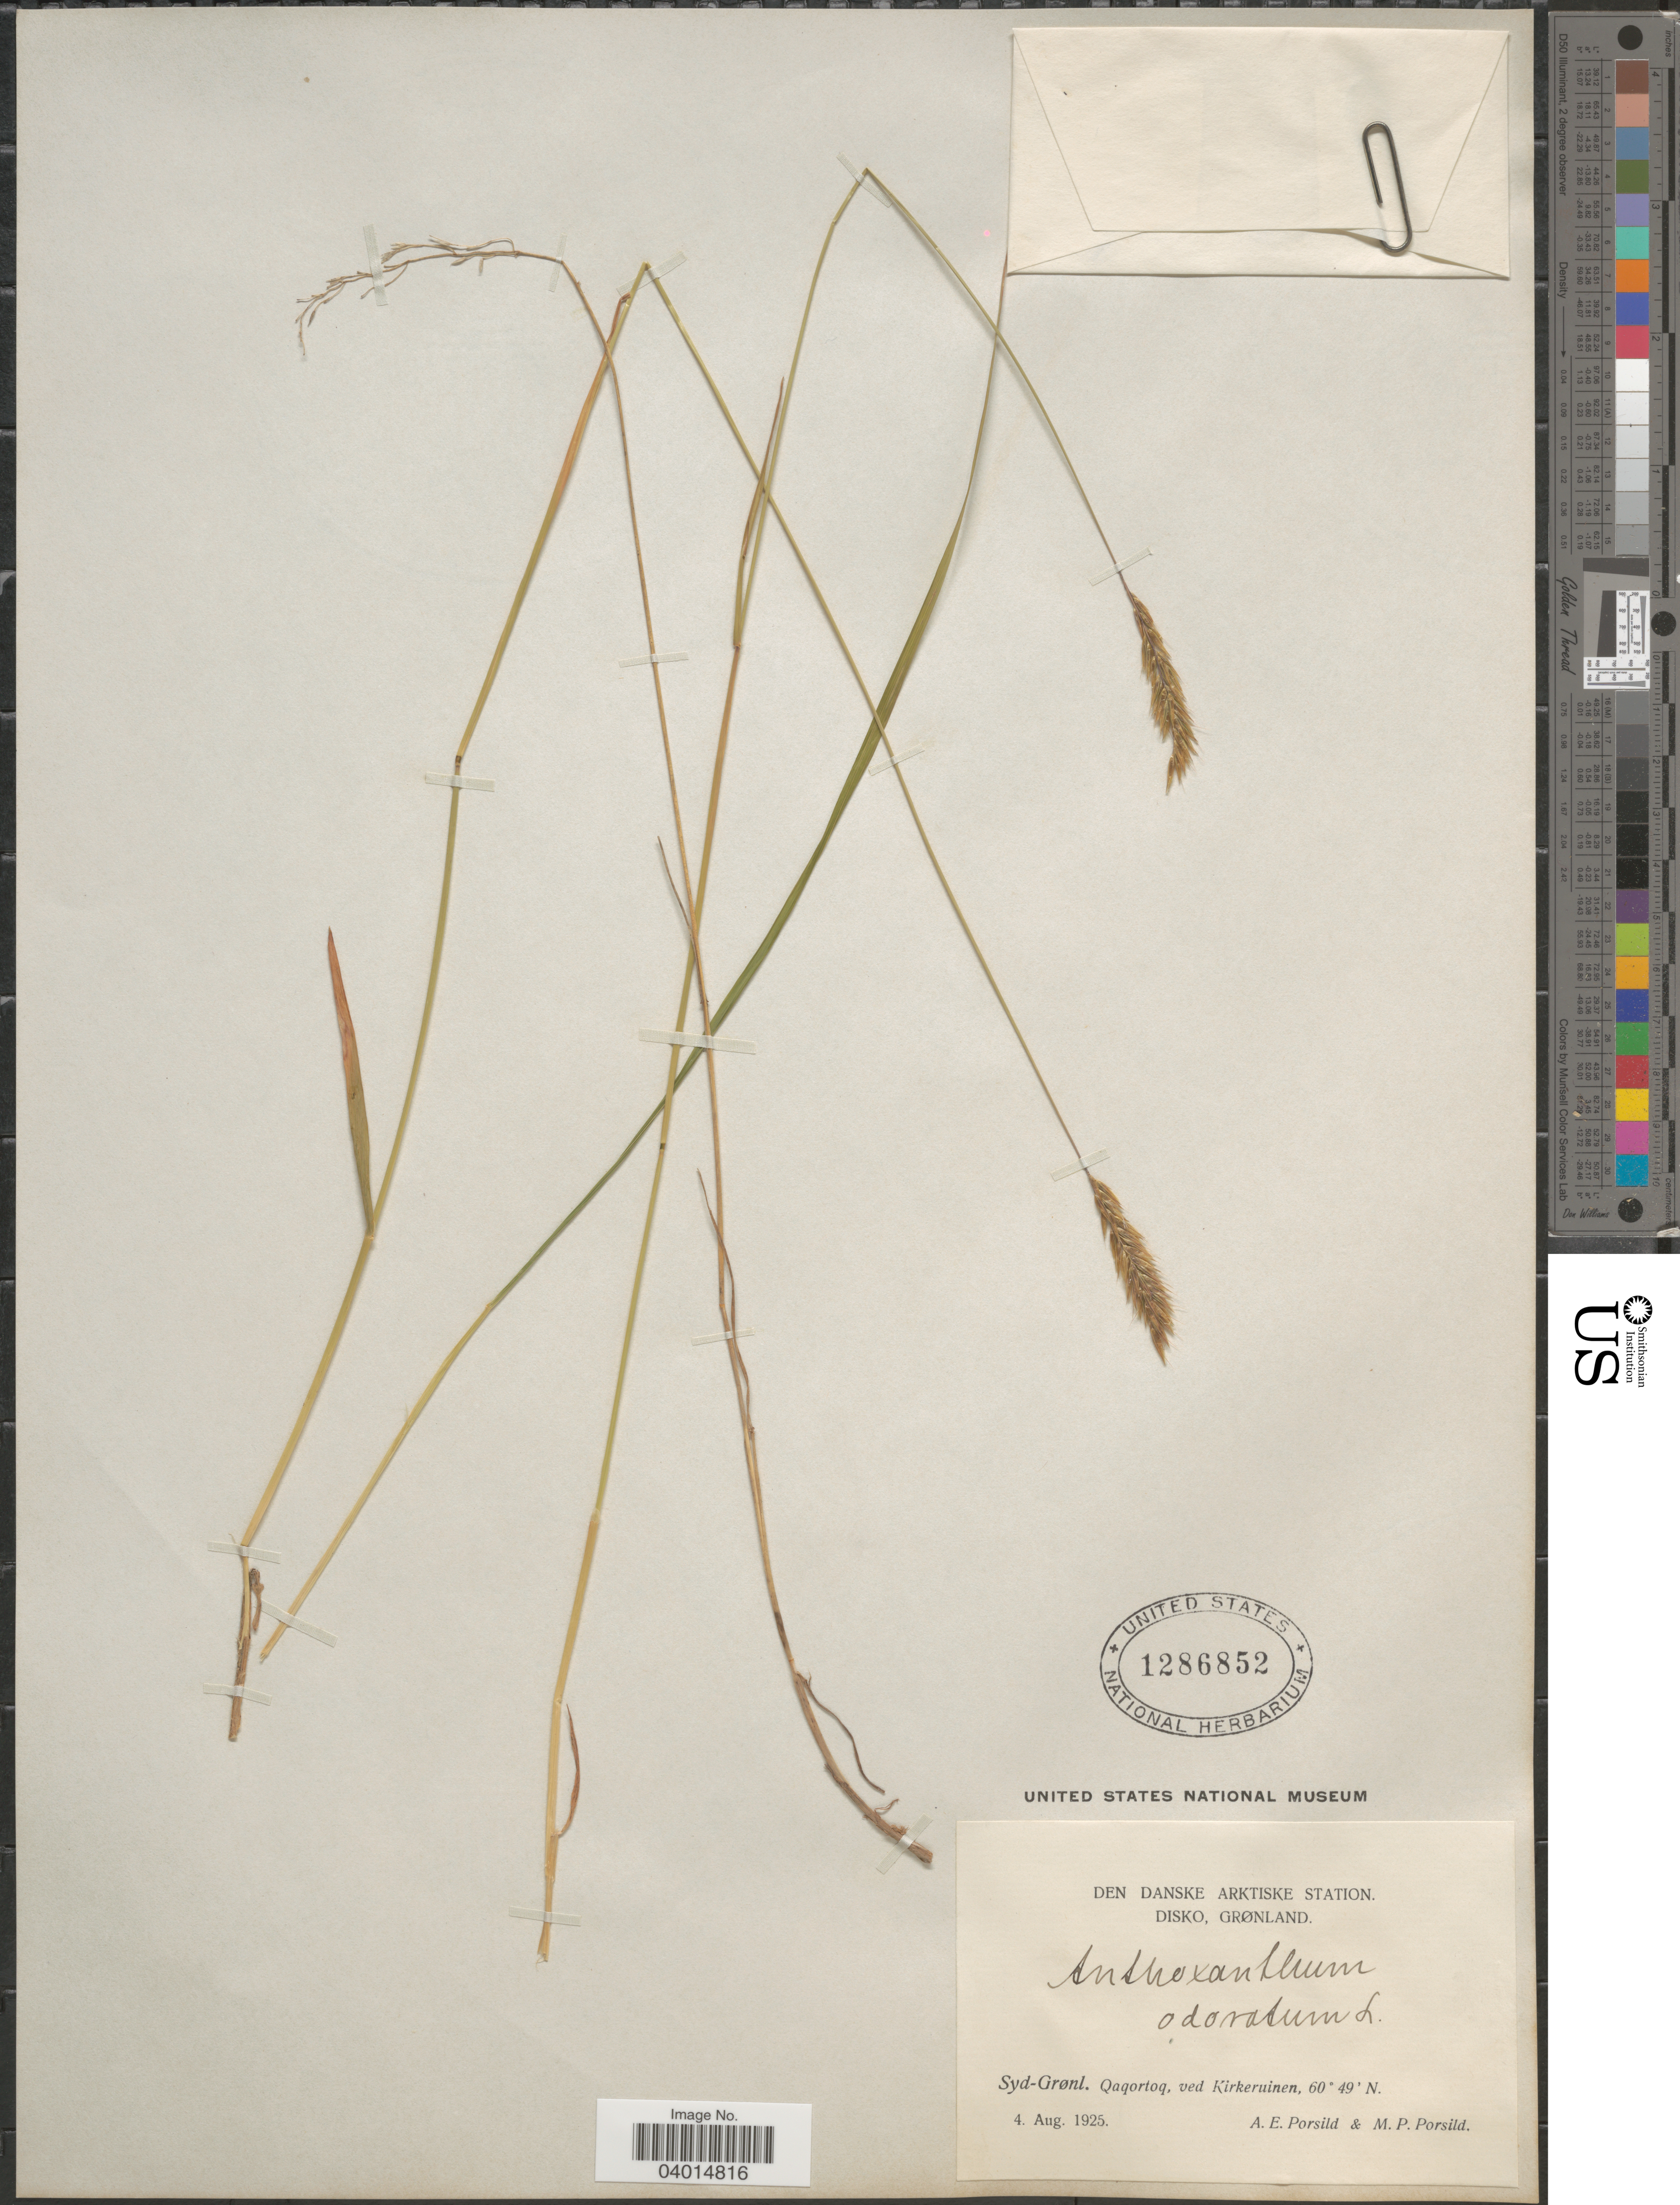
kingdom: Plantae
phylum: Tracheophyta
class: Liliopsida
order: Poales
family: Poaceae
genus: Anthoxanthum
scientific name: Anthoxanthum odoratum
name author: L.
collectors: A. E. Porsild & M. P. Porsild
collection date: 1925-08-04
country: Greenland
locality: Den Danske Arktiske Station. Disko, Grønland. Syd-Grønl. Qaqortoq, ved Kirkeruinen.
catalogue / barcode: US 1286852